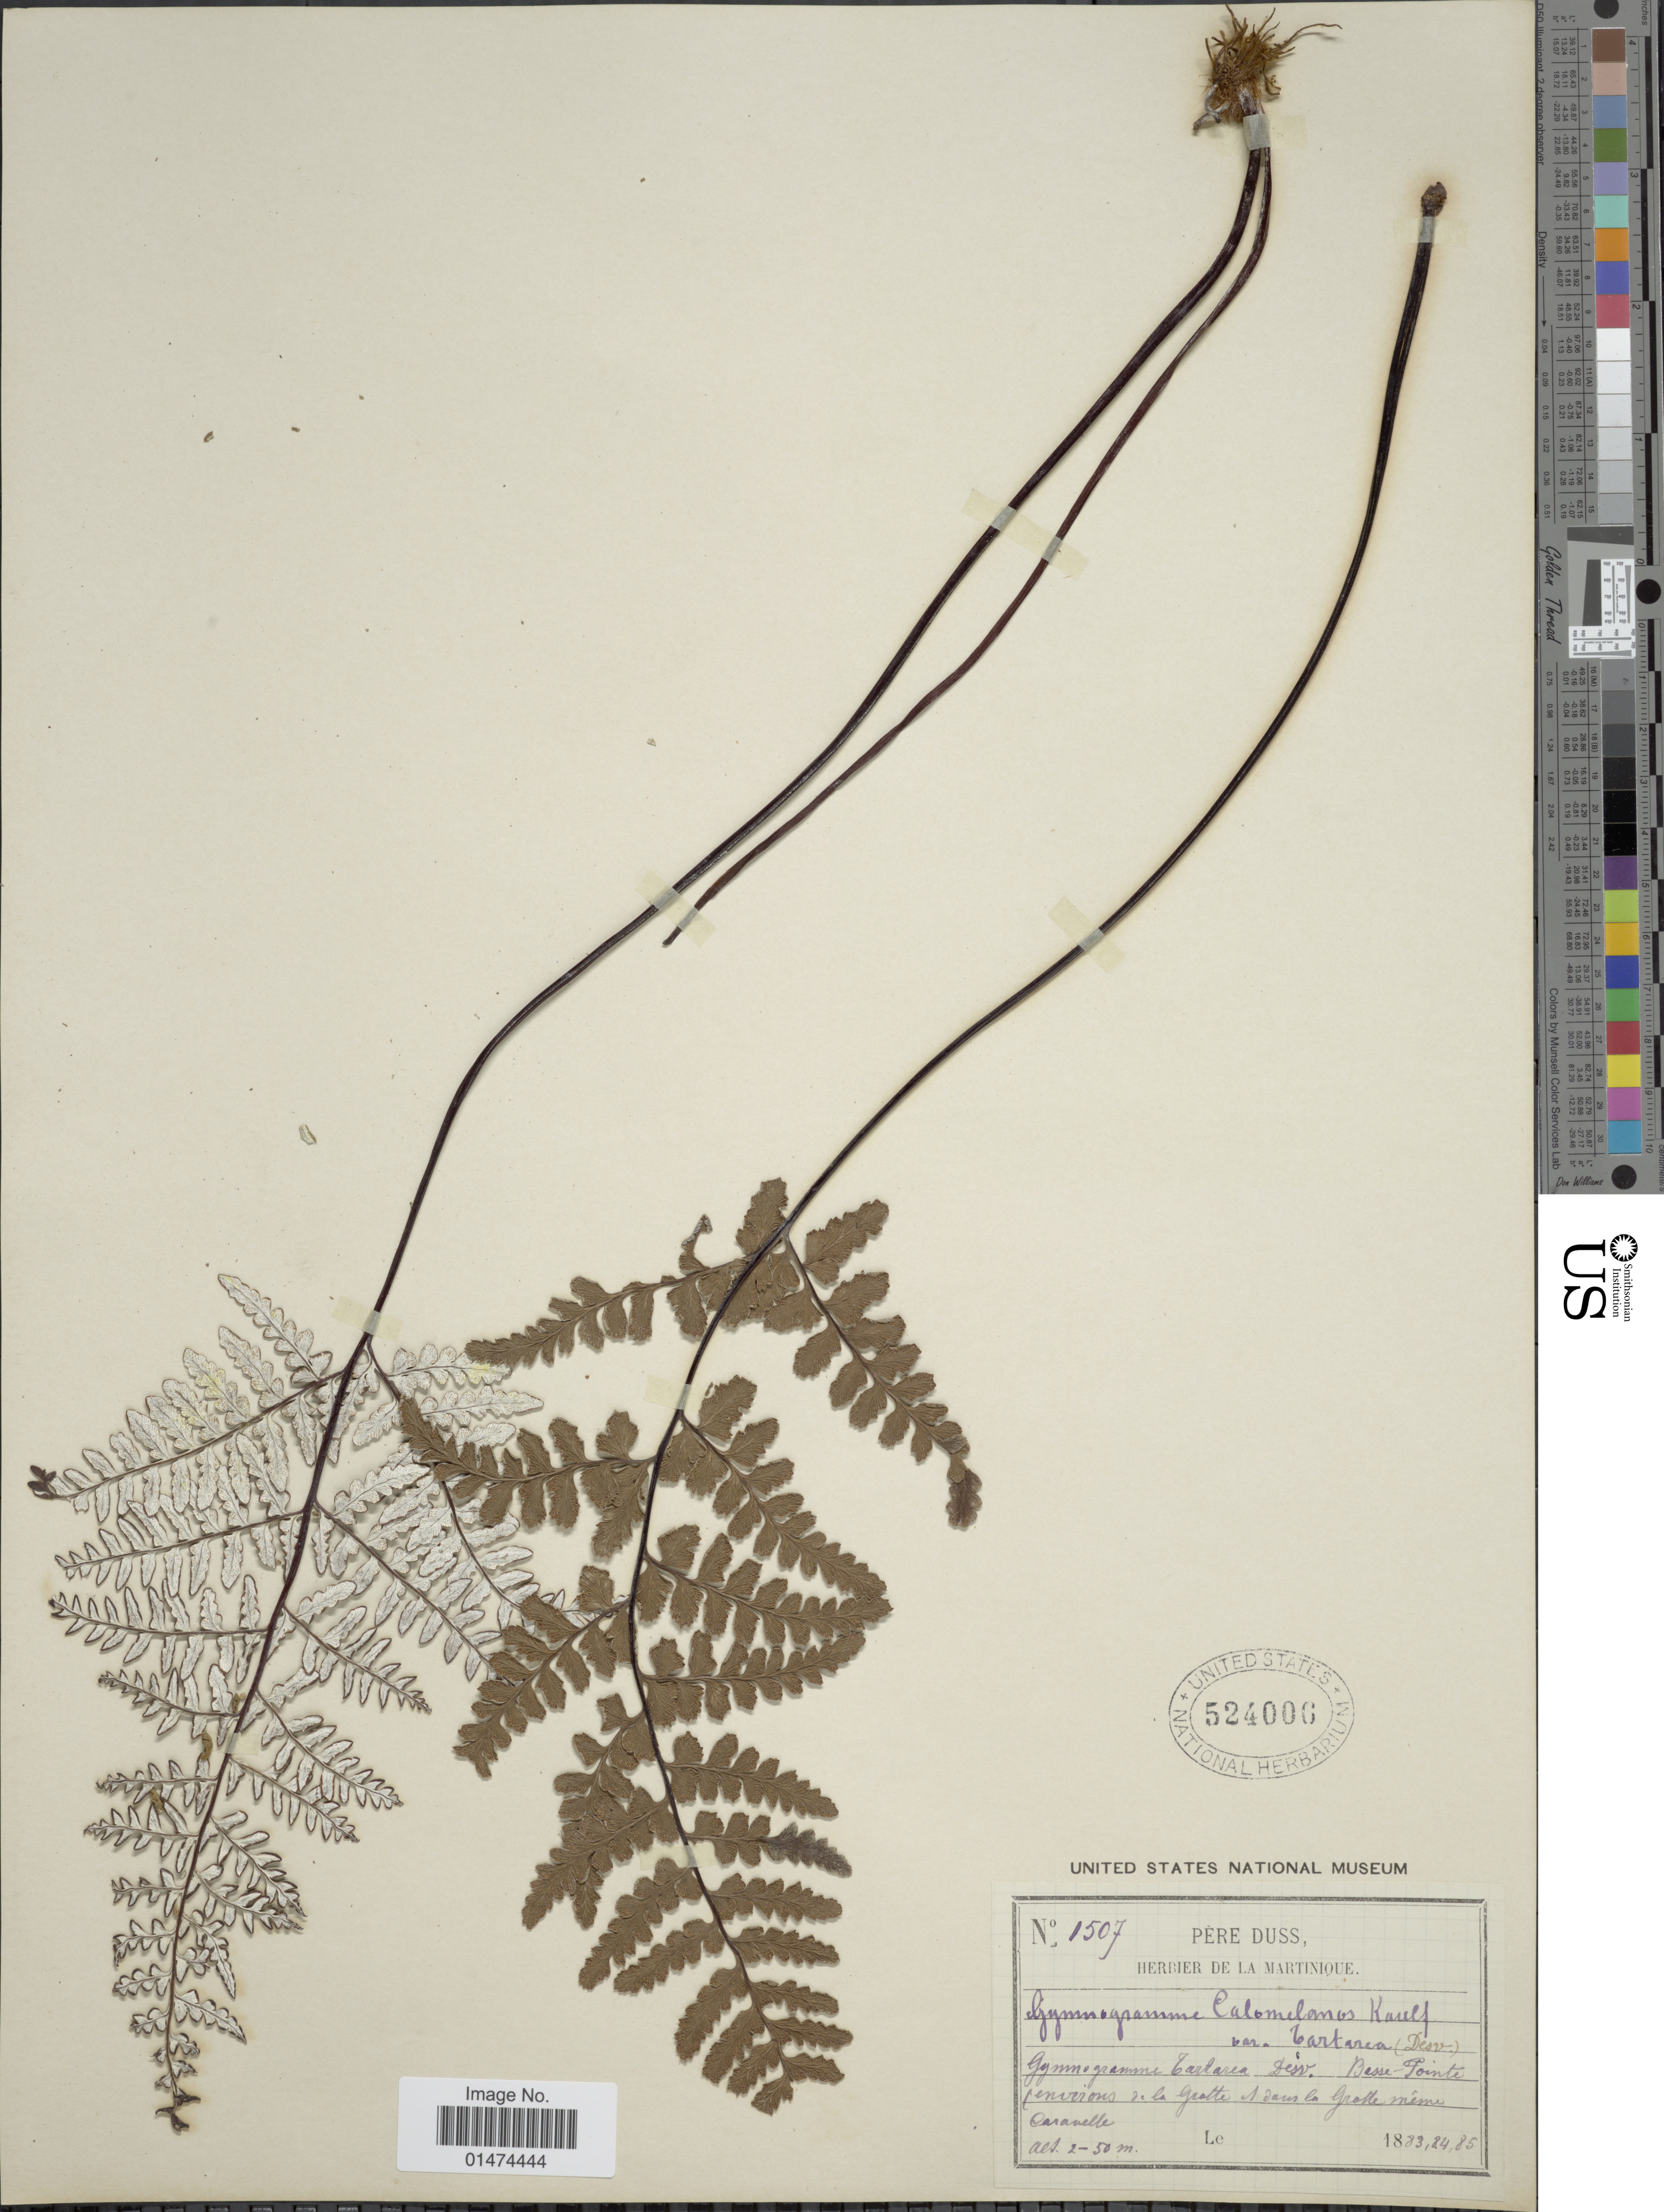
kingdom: Plantae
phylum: Tracheophyta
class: Polypodiopsida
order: Polypodiales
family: Pteridaceae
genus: Pityrogramma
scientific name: Pityrogramma chrysophylla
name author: (Sw.) Link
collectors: Père Duss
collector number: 1507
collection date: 1883/1885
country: Martinique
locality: De la Martinique. Gymnogramme Cartares Desv. Basse-Pointe environs de la Grotte dans la Grotte meme. Caravelle.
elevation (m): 2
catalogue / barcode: US 524006